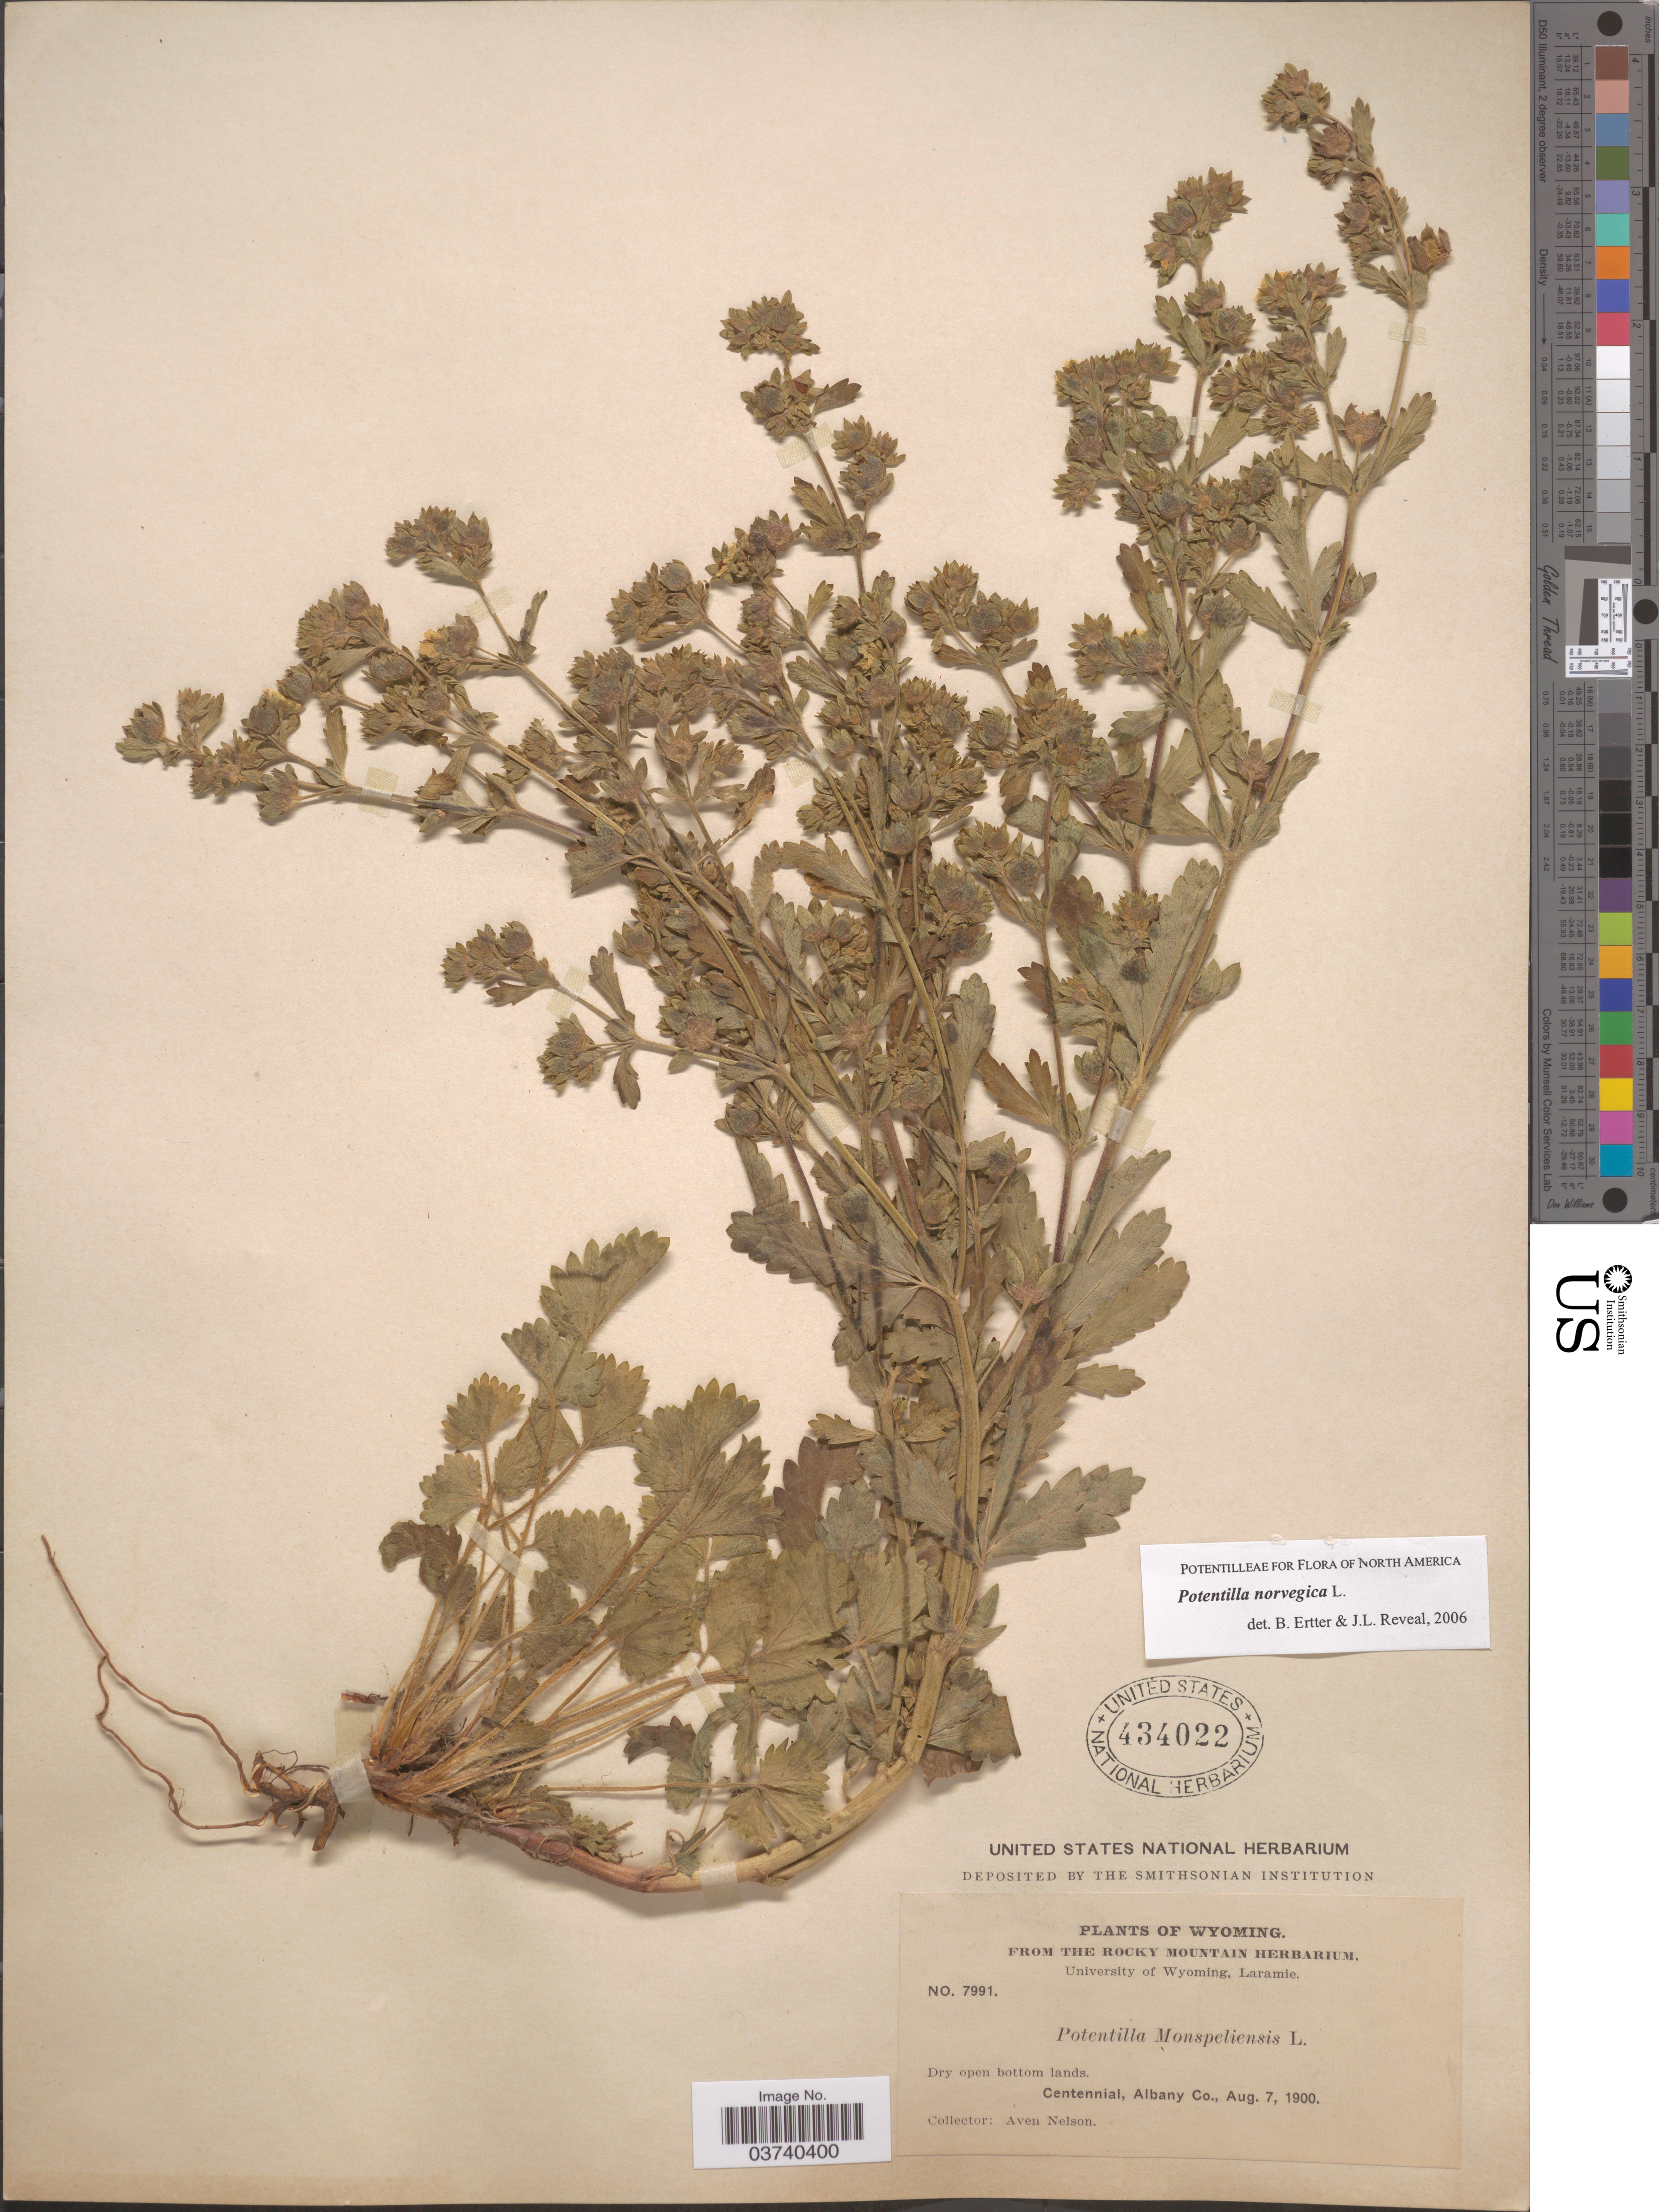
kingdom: Plantae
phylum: Tracheophyta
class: Magnoliopsida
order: Rosales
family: Rosaceae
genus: Potentilla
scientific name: Potentilla norvegica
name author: L.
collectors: A. Nelson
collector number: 7991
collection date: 1900-08-07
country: United States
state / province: Wyoming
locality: Centennial, Albany Co.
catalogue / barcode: US 434022